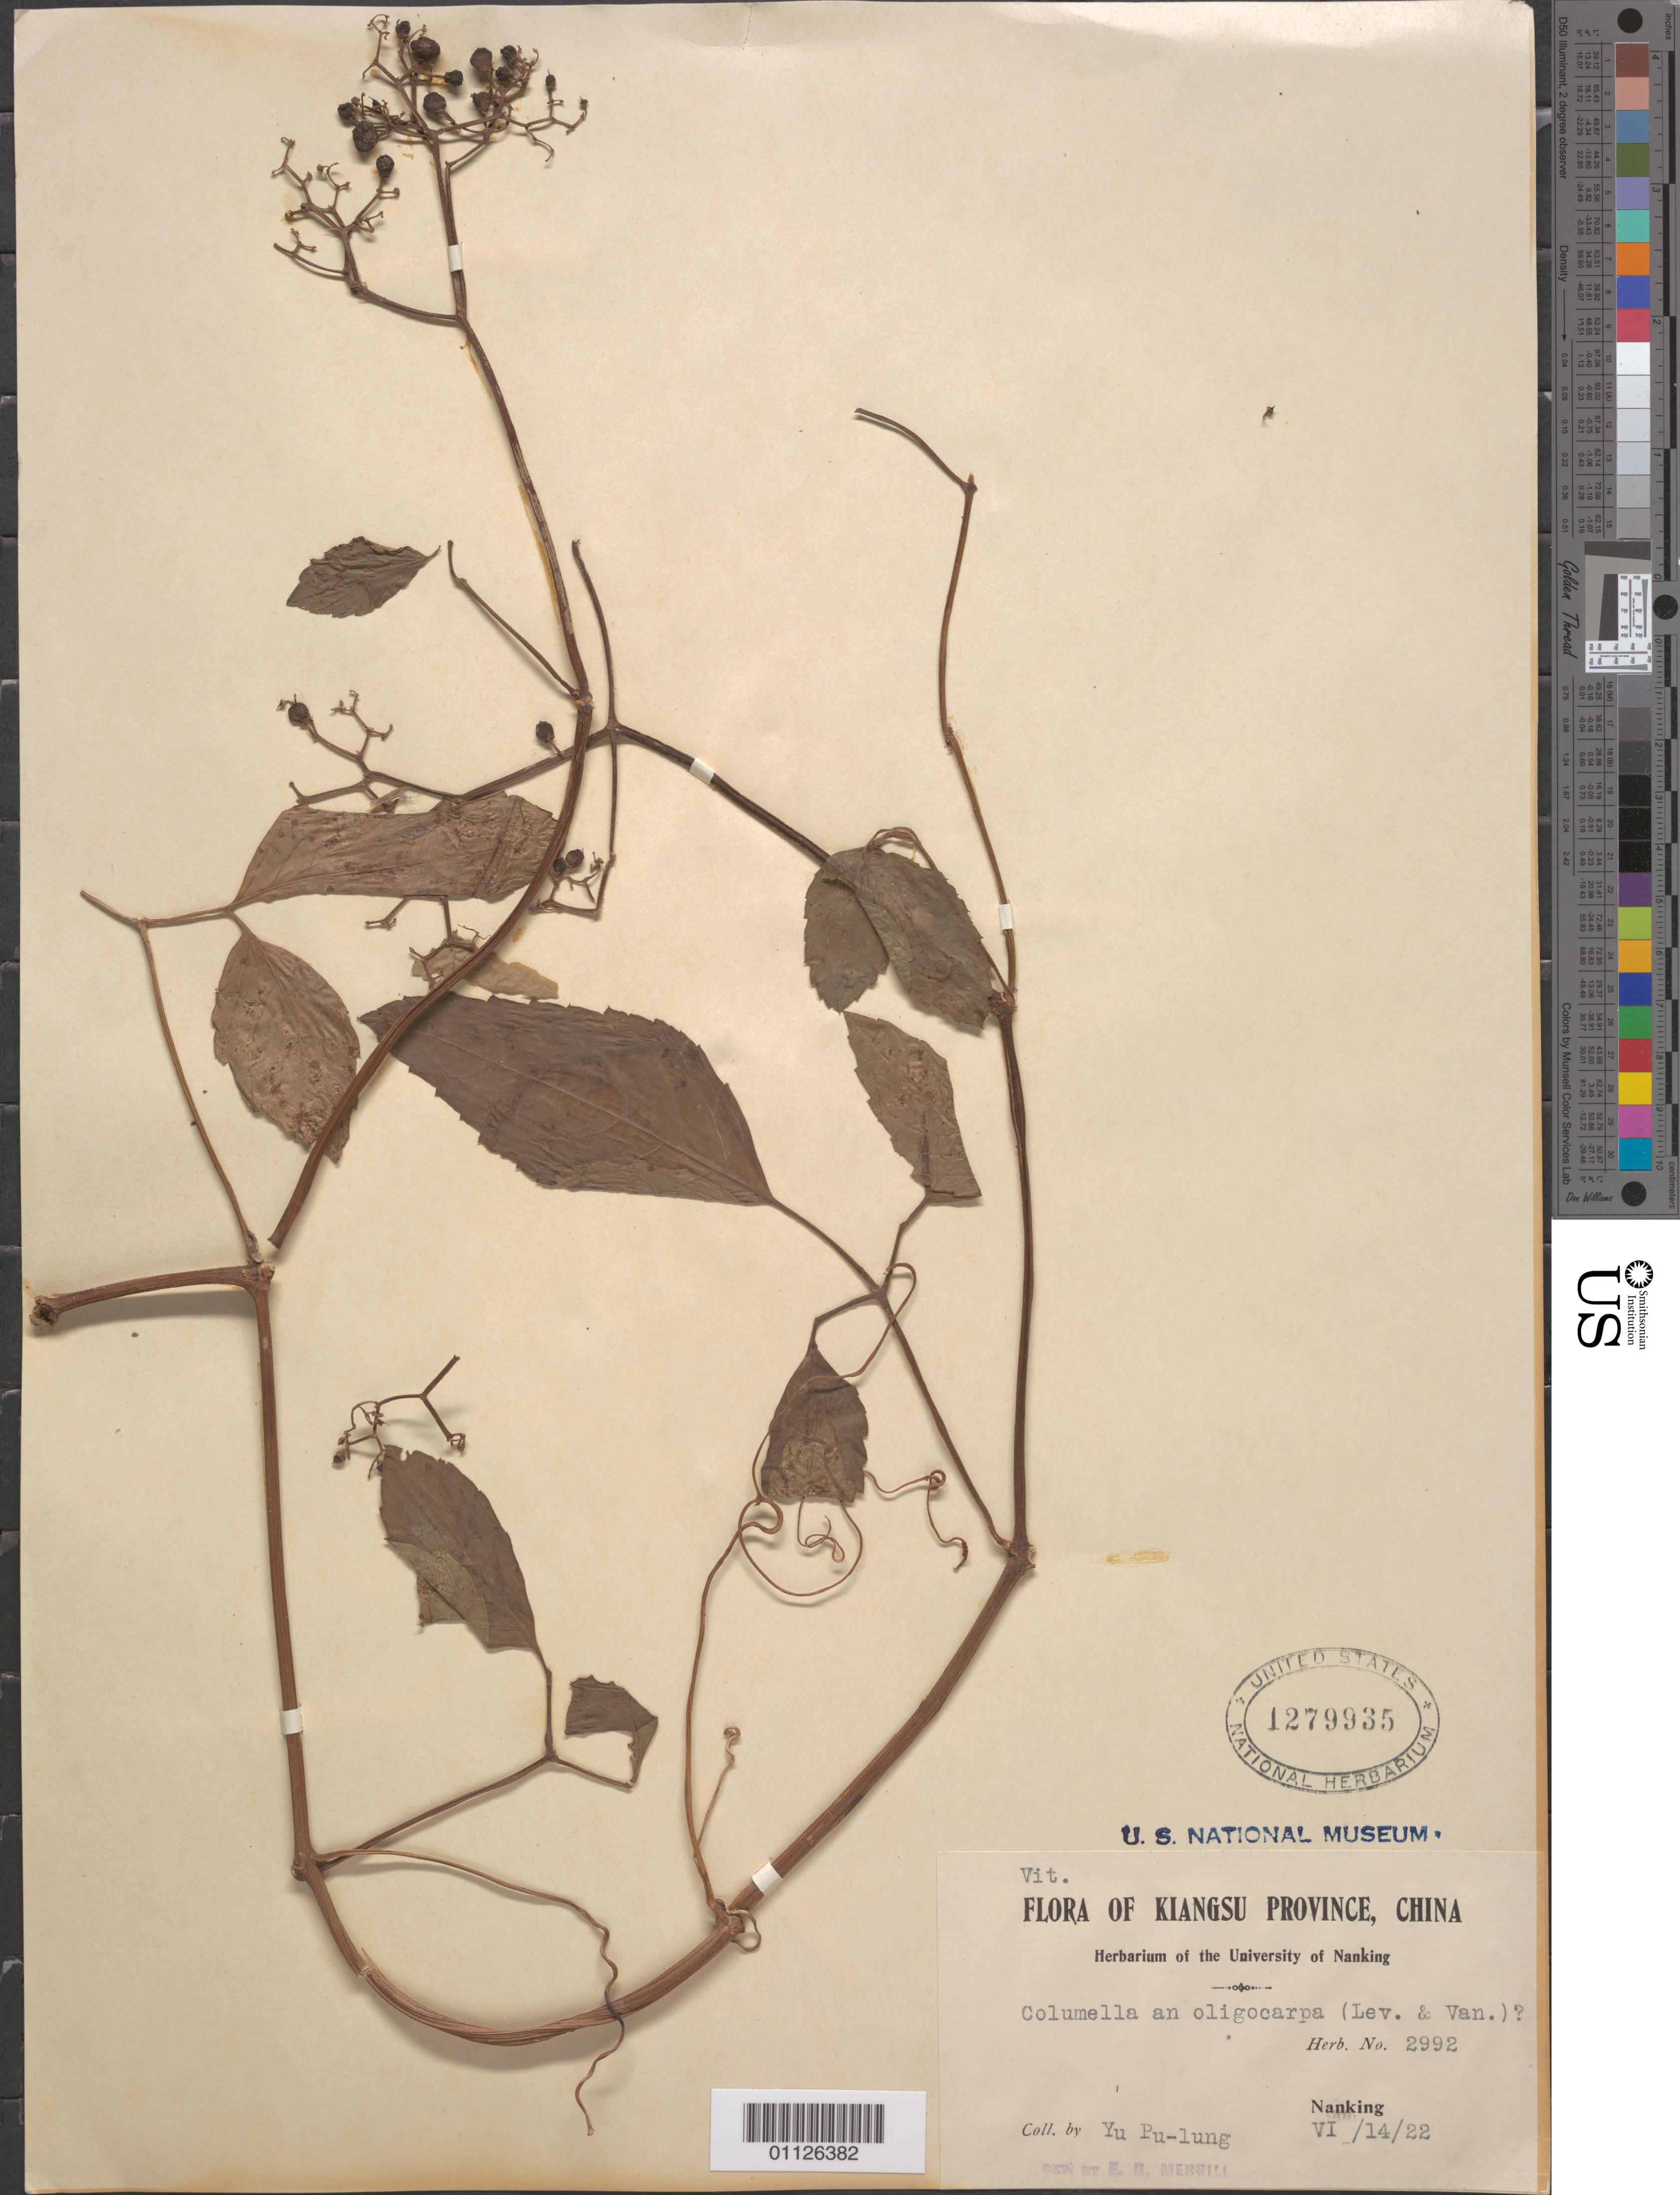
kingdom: Plantae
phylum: Tracheophyta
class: Magnoliopsida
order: Vitales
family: Vitaceae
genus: Pseudocayratia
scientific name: Pseudocayratia oliogocarpa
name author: (H. Lév. & Vaniot) J. Wen & L.M. Lu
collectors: -. Yu Pu-lung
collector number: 2992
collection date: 1922-06-14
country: China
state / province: Jiangxi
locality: Nanking.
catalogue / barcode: US 1279935